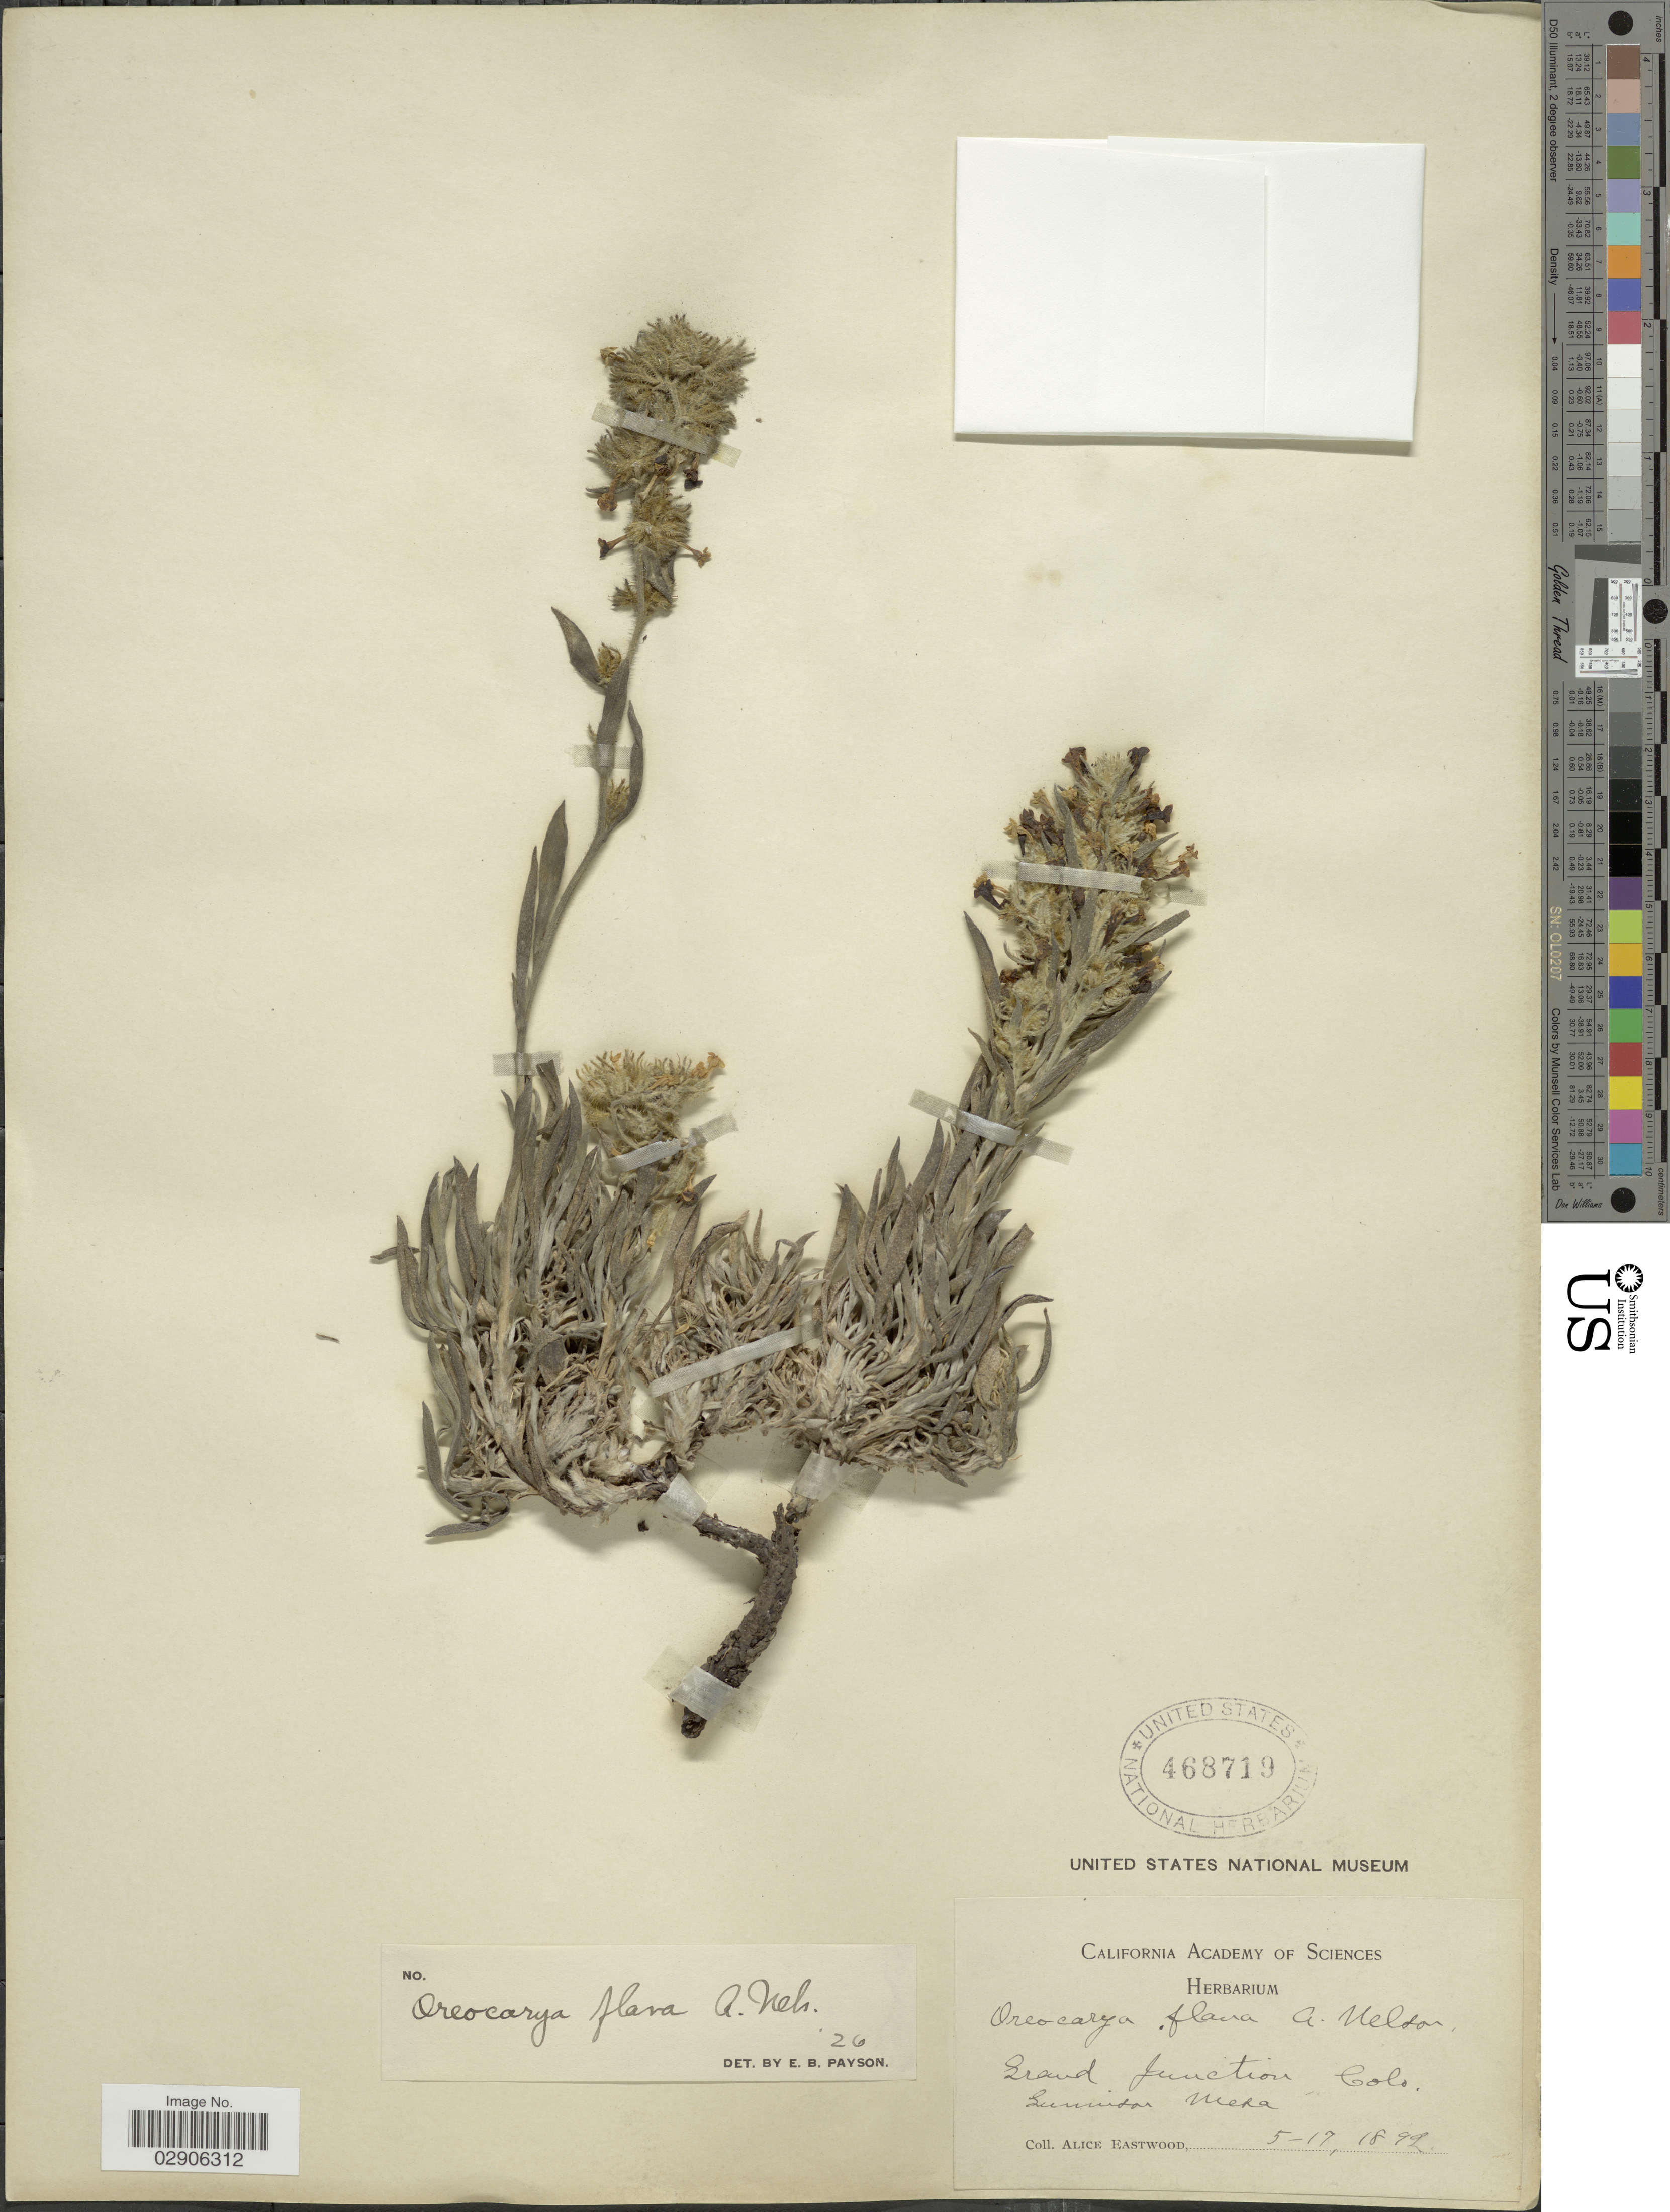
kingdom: Plantae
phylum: Tracheophyta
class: Magnoliopsida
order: Boraginales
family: Boraginaceae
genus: Oreocarya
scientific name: Oreocarya flava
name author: A. Nelson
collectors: A. Eastwood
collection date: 1892-05-17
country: United States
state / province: Colorado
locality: Grand Junction, Colo., Gunnison Mesa.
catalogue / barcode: US 468719